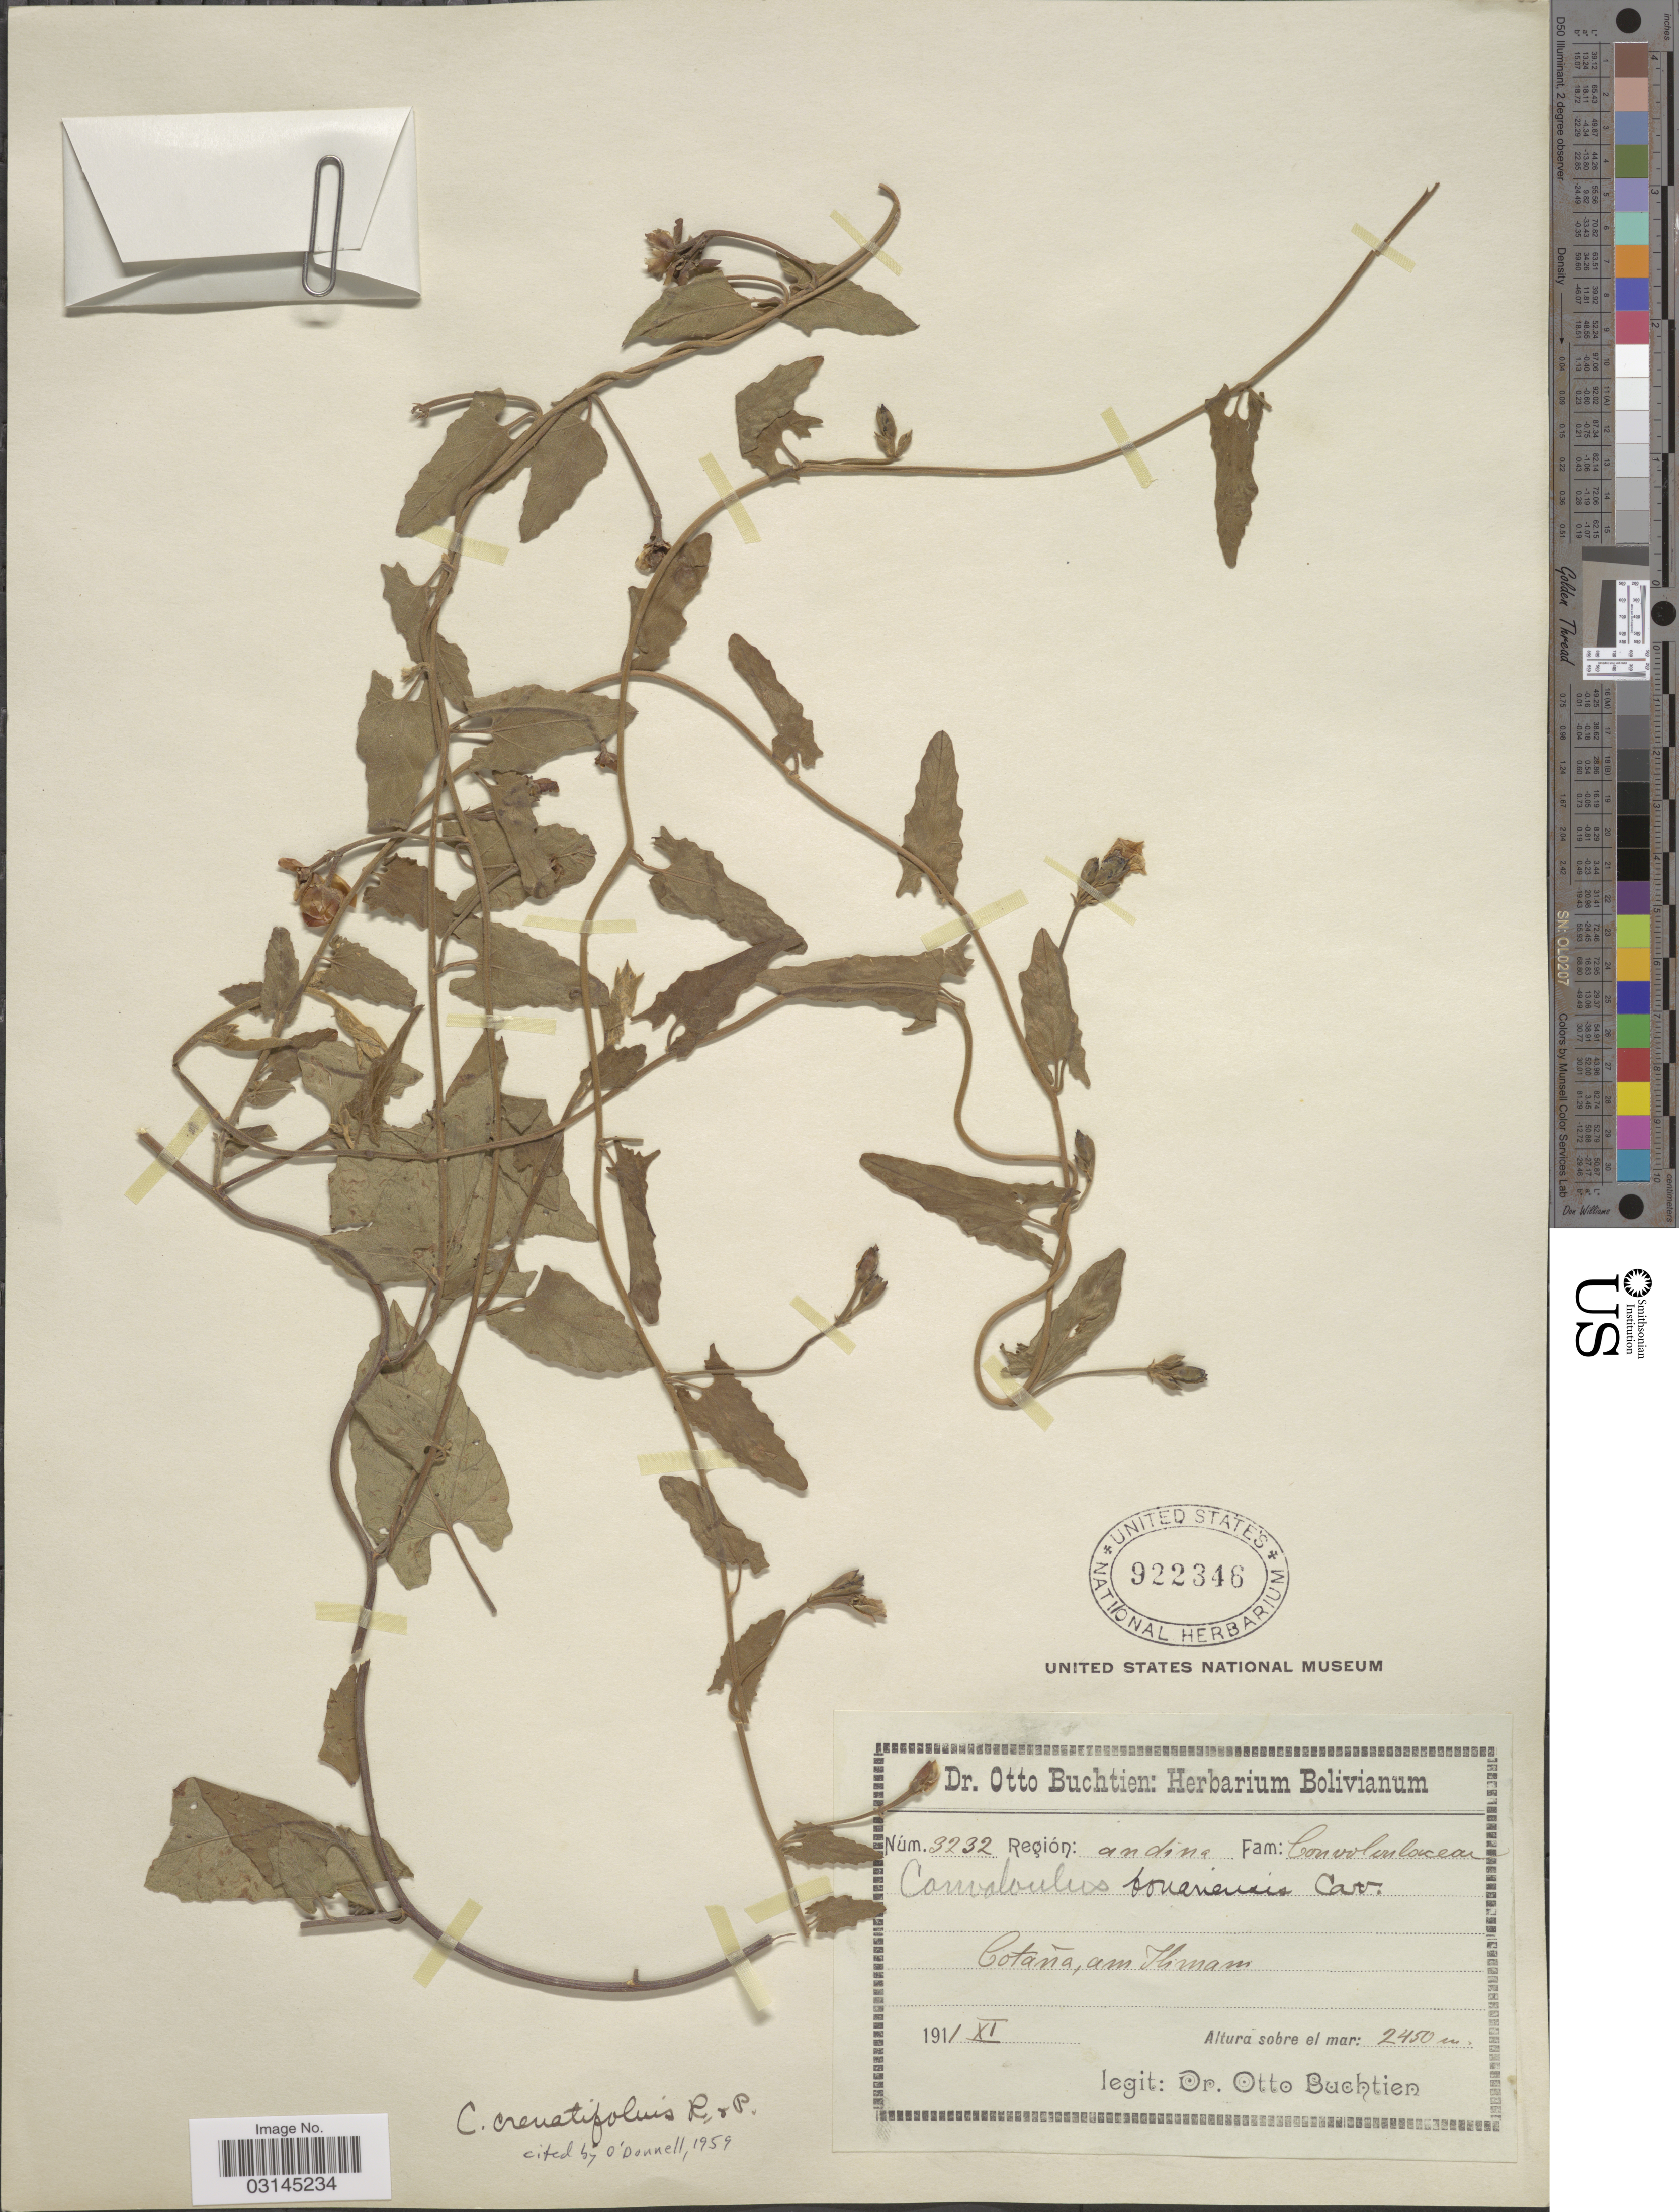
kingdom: Plantae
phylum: Tracheophyta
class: Magnoliopsida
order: Solanales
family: Convolvulaceae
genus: Convolvulus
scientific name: Convolvulus crenatifolius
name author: Ruiz & Pav.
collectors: O. Buchtien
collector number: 3232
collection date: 1911-11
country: Bolivia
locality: Región: andina. Cotaña, am Illimani.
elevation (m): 2450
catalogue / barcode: US 922346